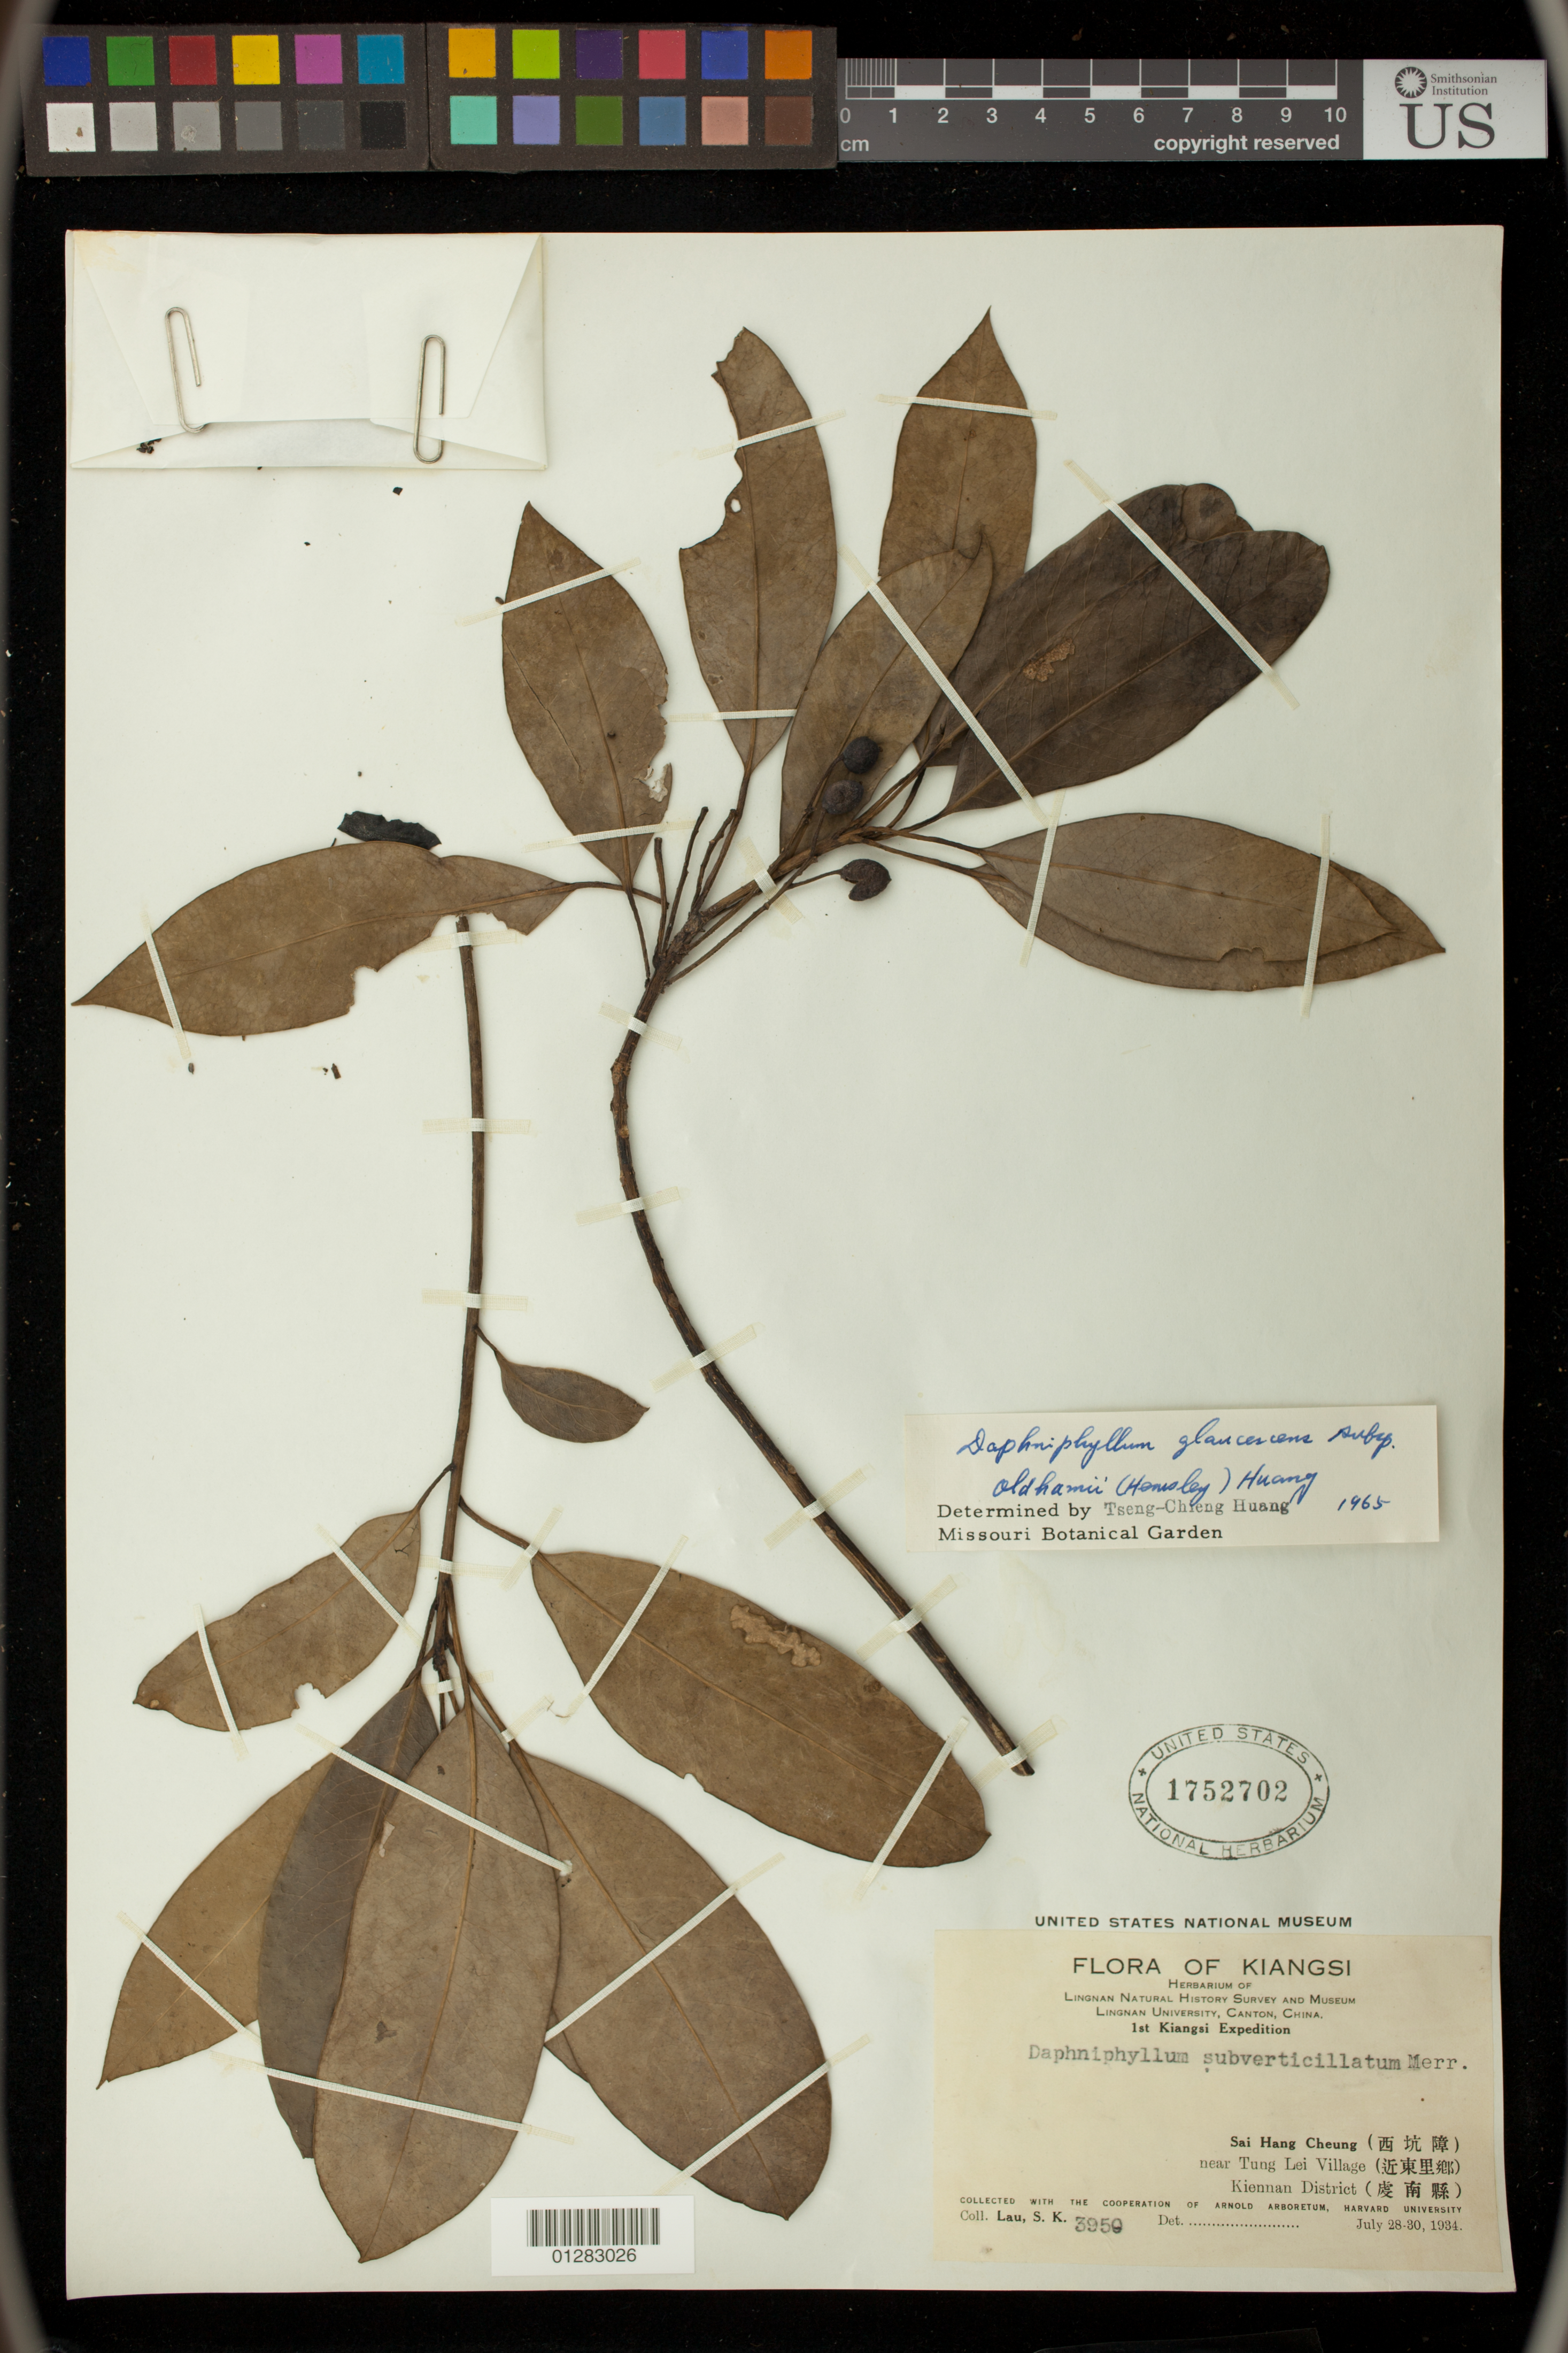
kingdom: Plantae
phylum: Tracheophyta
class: Magnoliopsida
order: Saxifragales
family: Daphniphyllaceae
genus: Daphniphyllum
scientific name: Daphniphyllum glaucescens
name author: Blume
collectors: S. K. Lau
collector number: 3950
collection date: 1934-07-28/1934-07-30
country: China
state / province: Jiangxi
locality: Sai Hang Cheung, near Tung Lei Village, Kiennan District, Kiangsi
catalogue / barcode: US 1752702